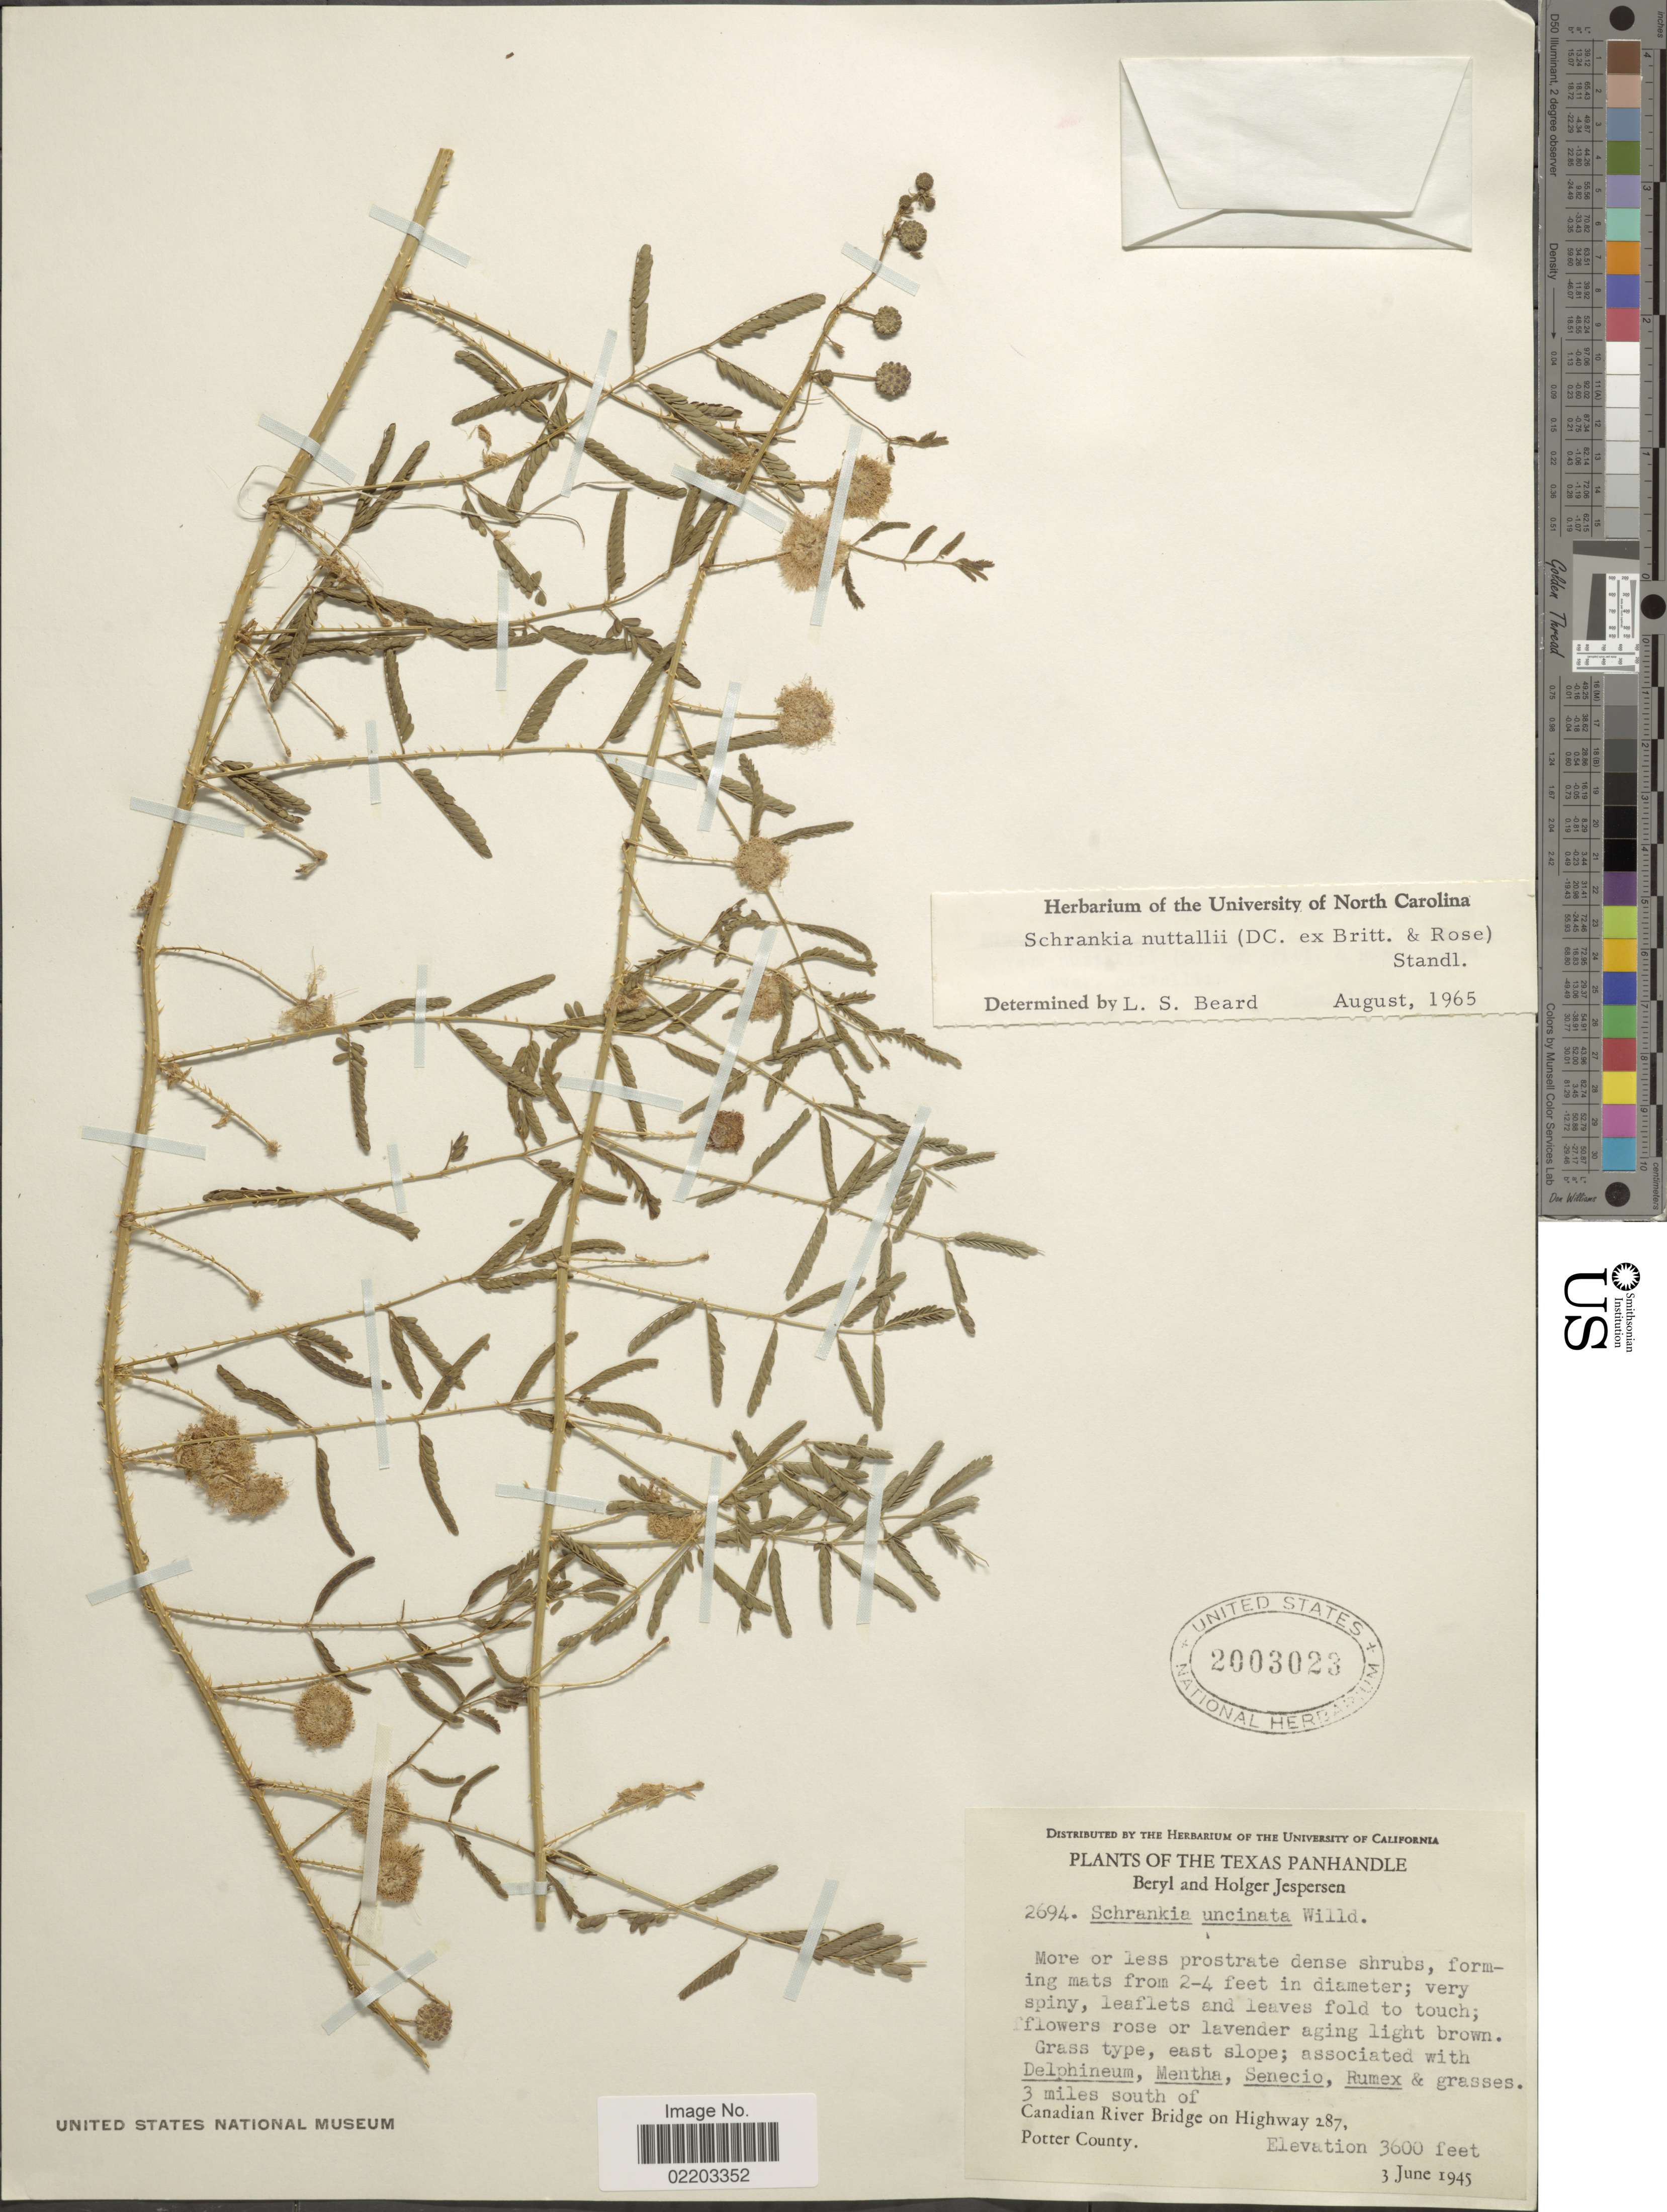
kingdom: Plantae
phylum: Tracheophyta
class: Magnoliopsida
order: Fabales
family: Fabaceae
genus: Mimosa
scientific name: Mimosa nuttallii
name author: (DC.) B.L. Turner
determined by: Strong, M. T., (US), Smithsonian Institution - National Museum of Natural History (UNITED STATES)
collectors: B. Jespersen & H. Jespersen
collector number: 2694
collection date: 1945-06-03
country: United States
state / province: Texas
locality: The Texas Panhandle, 3 miles south of Canadian River Bridge on Highway 287, Potter County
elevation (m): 1097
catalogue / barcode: US 2003023